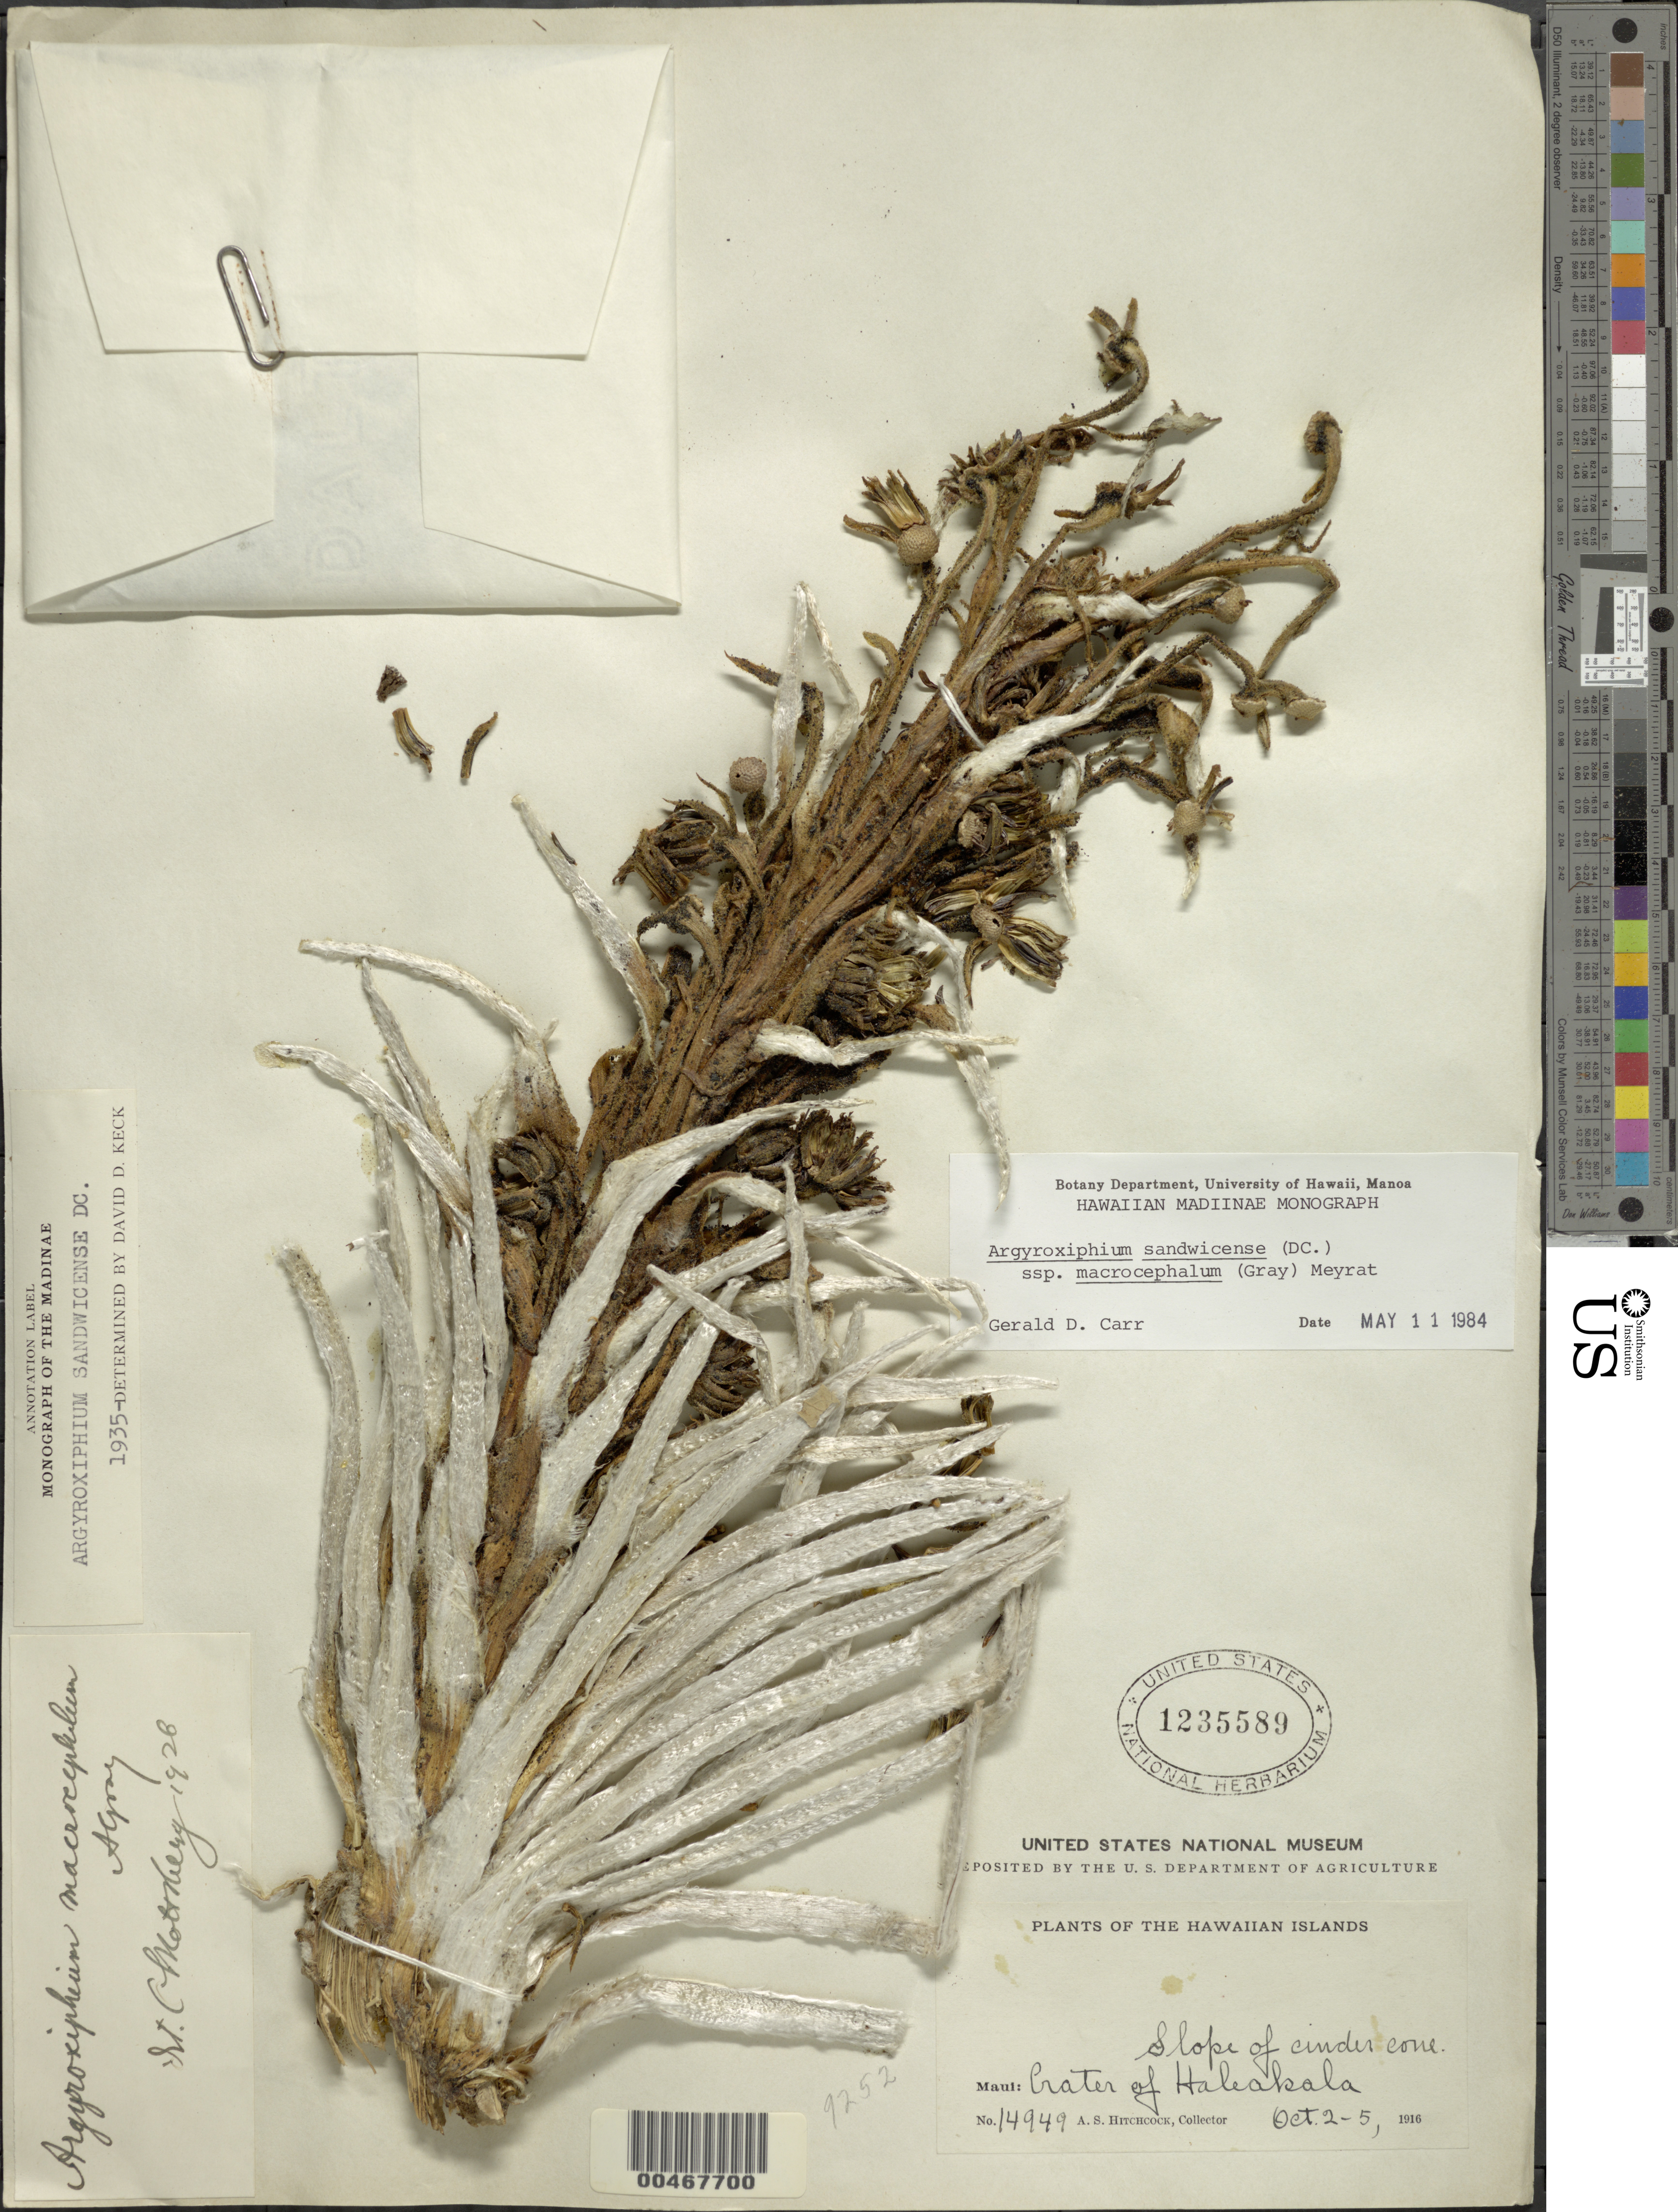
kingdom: Plantae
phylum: Tracheophyta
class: Magnoliopsida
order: Asterales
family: Asteraceae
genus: Argyroxiphium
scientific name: Argyroxiphium sandwicense subsp. macrocephalum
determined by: Carr, G. D.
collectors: A. S. Hitchcock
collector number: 14949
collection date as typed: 2 Oct 1916 to 5 Oct 1916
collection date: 1916-10-02/1916-10-05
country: United States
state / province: Hawaii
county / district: Maui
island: Maui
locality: Crater of Haleakala, slope of cinder cone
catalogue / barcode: US 1235589